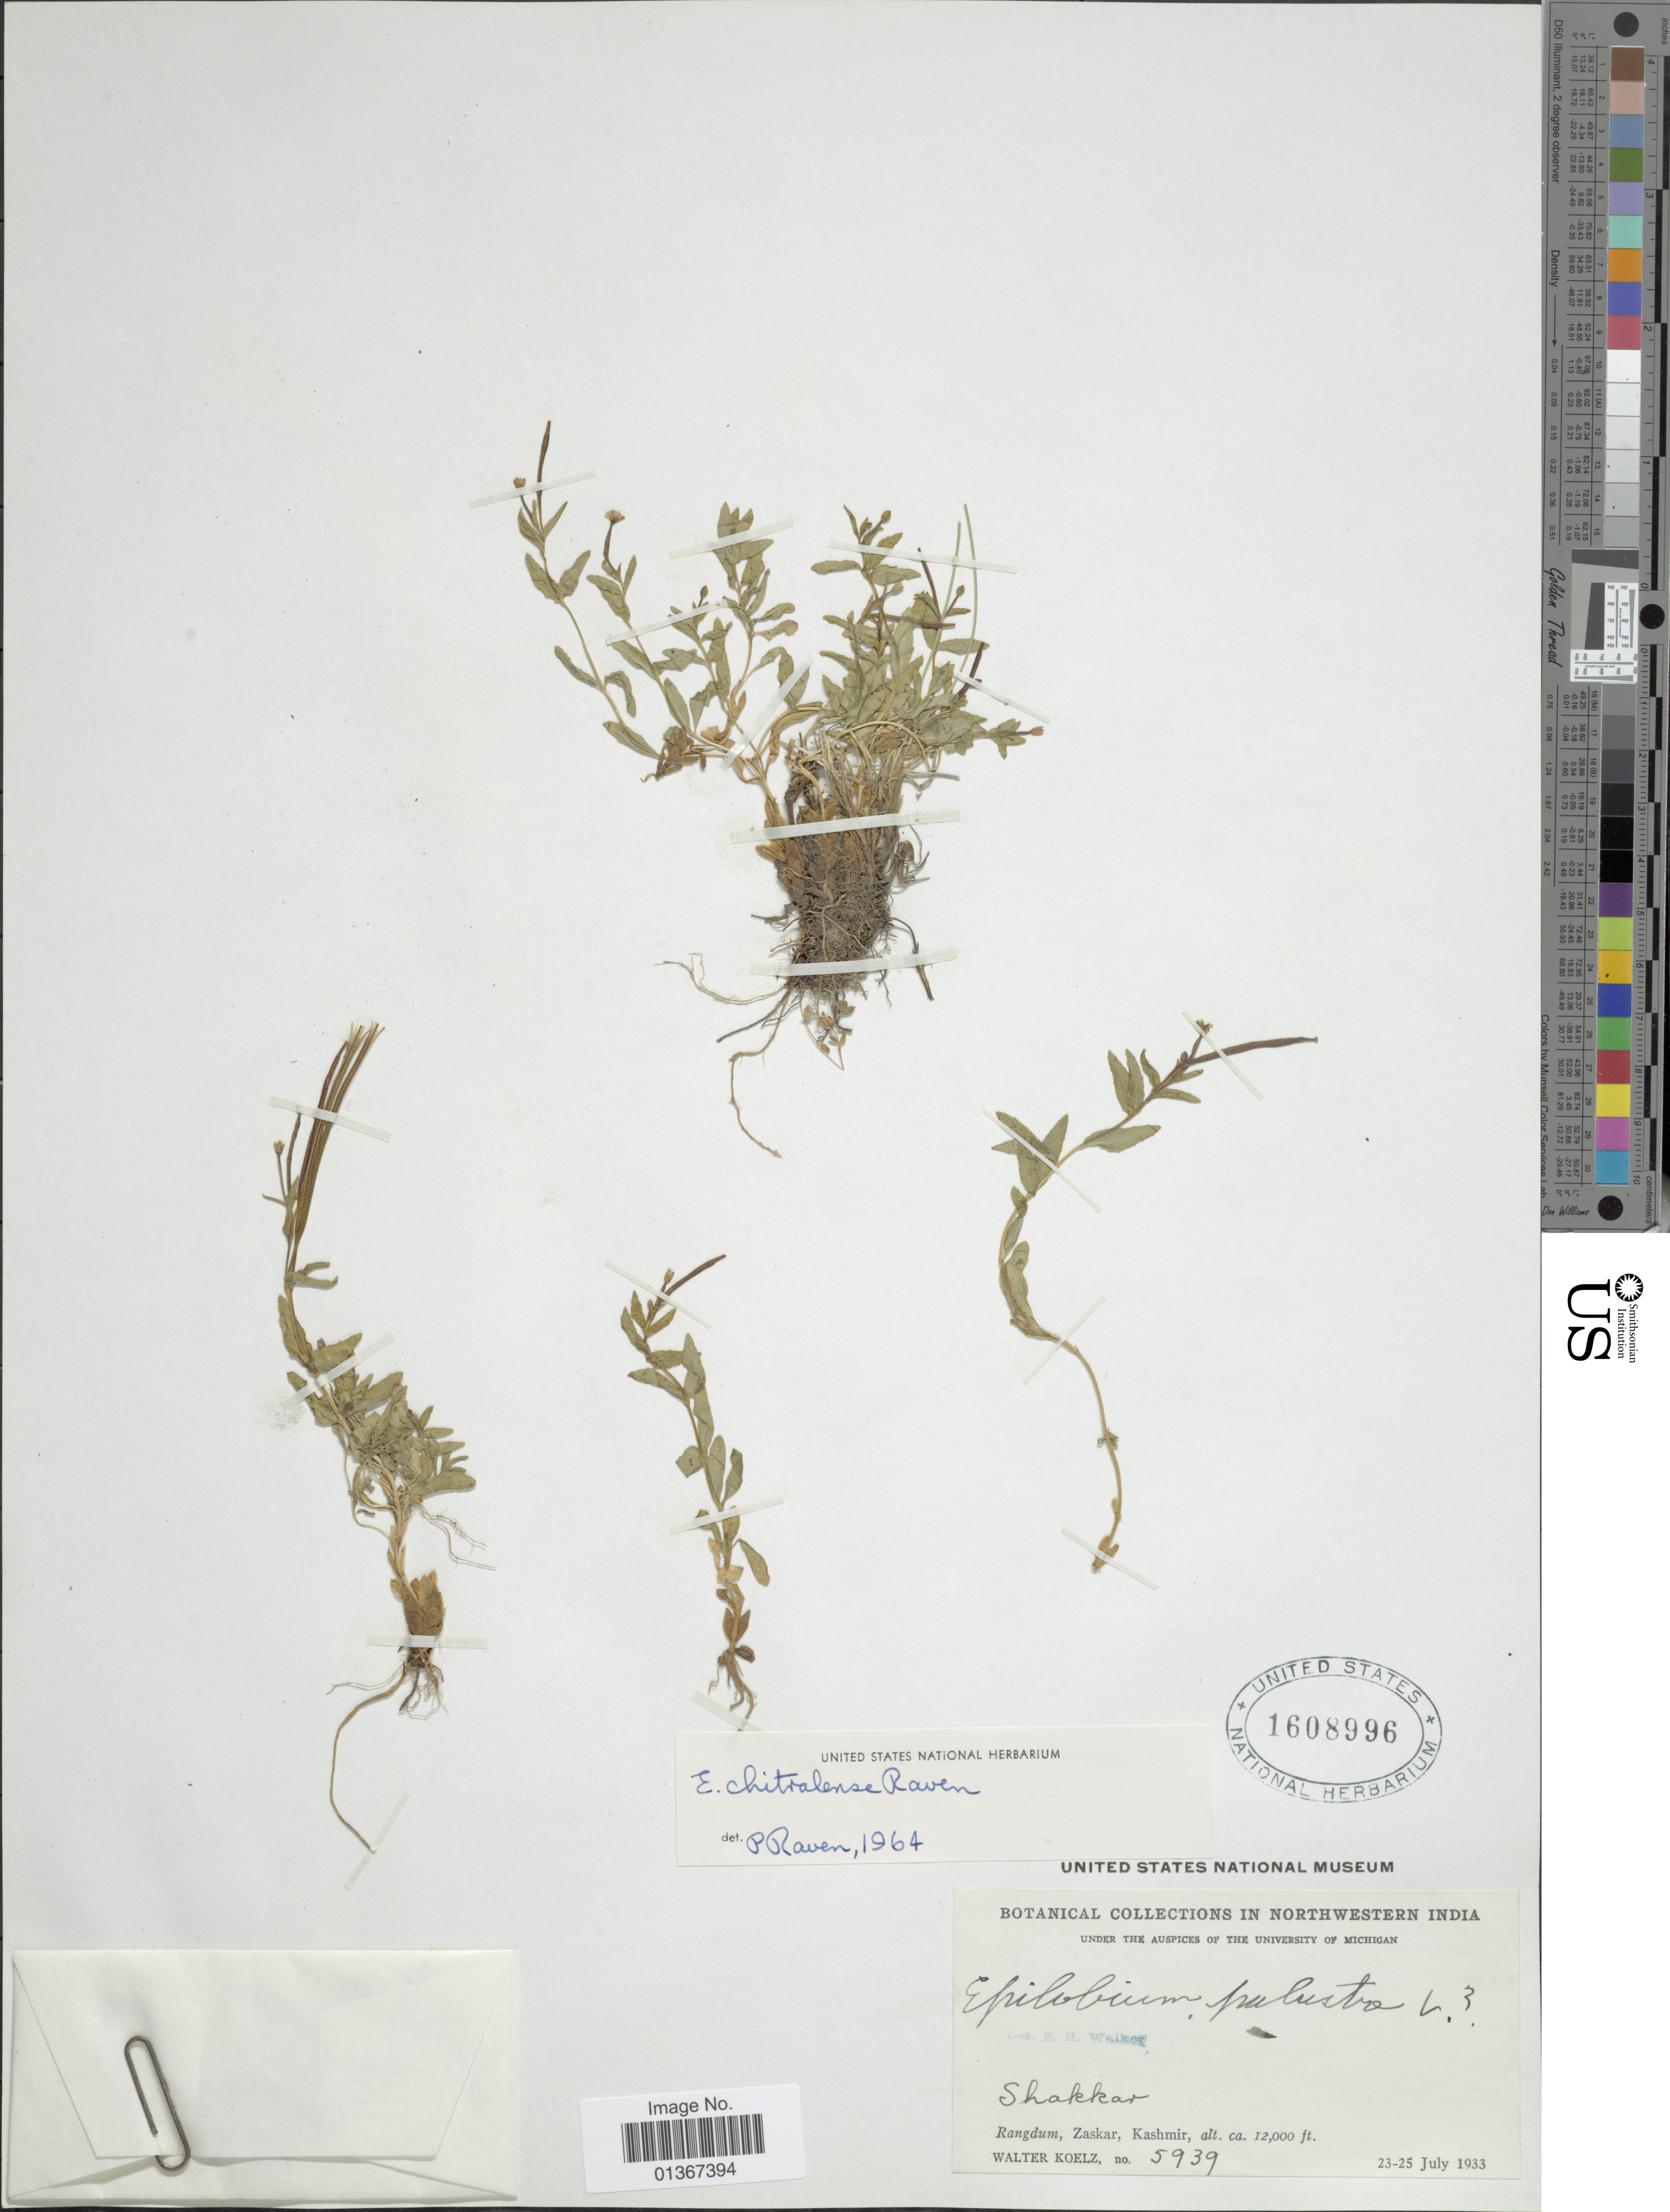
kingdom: Plantae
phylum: Tracheophyta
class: Magnoliopsida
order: Myrtales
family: Onagraceae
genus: Epilobium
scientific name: Epilobium chitralense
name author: P.H. Raven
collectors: W. N. Koelz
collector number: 5939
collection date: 1933-07-23/1933-07-25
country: India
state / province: Jammu and Kashmir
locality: Shakkar. Rangdum, Zaskar.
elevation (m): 3658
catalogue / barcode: US 1608996